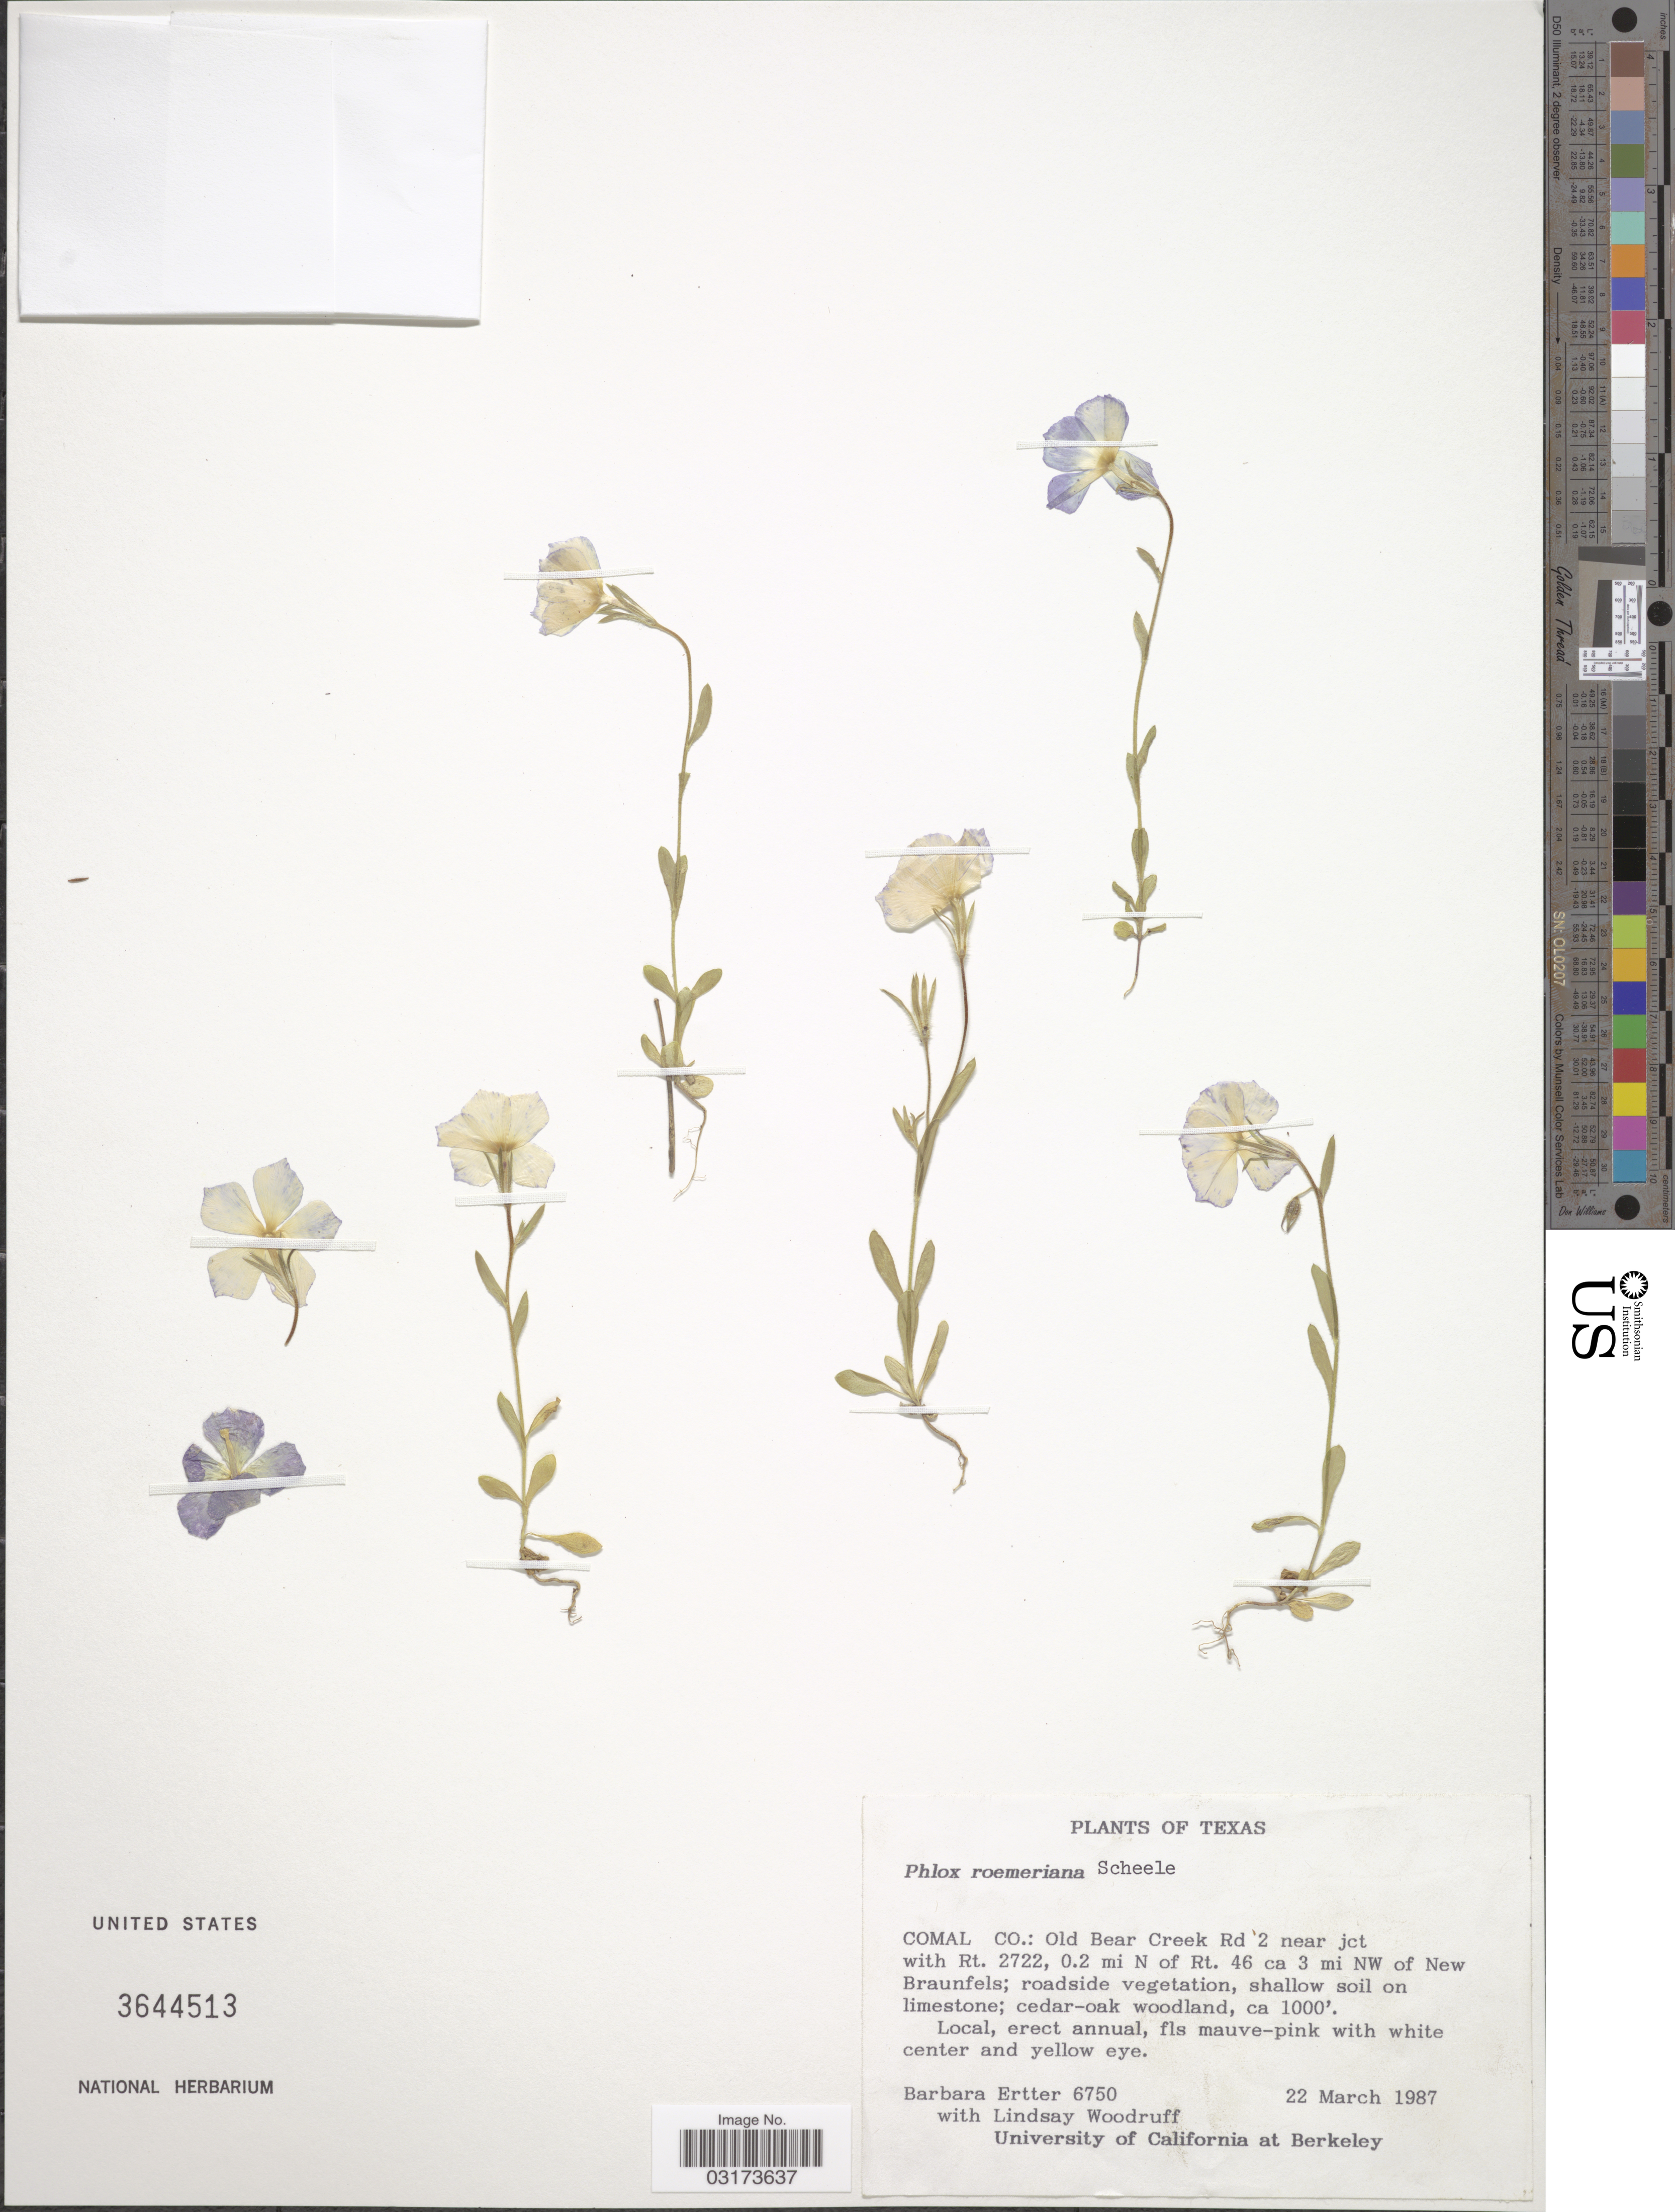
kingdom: Plantae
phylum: Tracheophyta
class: Magnoliopsida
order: Ericales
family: Polemoniaceae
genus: Phlox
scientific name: Phlox roemeriana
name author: Scheele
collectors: B. Ertter & L. Woodruff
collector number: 6750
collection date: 1987-03-22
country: United States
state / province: Texas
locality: Comal Co.: Old Bear Creek Rd 2 near jct with Rt. 2722, 0.2 mi N of Rt. 46 ca 3 mi NW of New Braunfels.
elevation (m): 305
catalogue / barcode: US 3644513